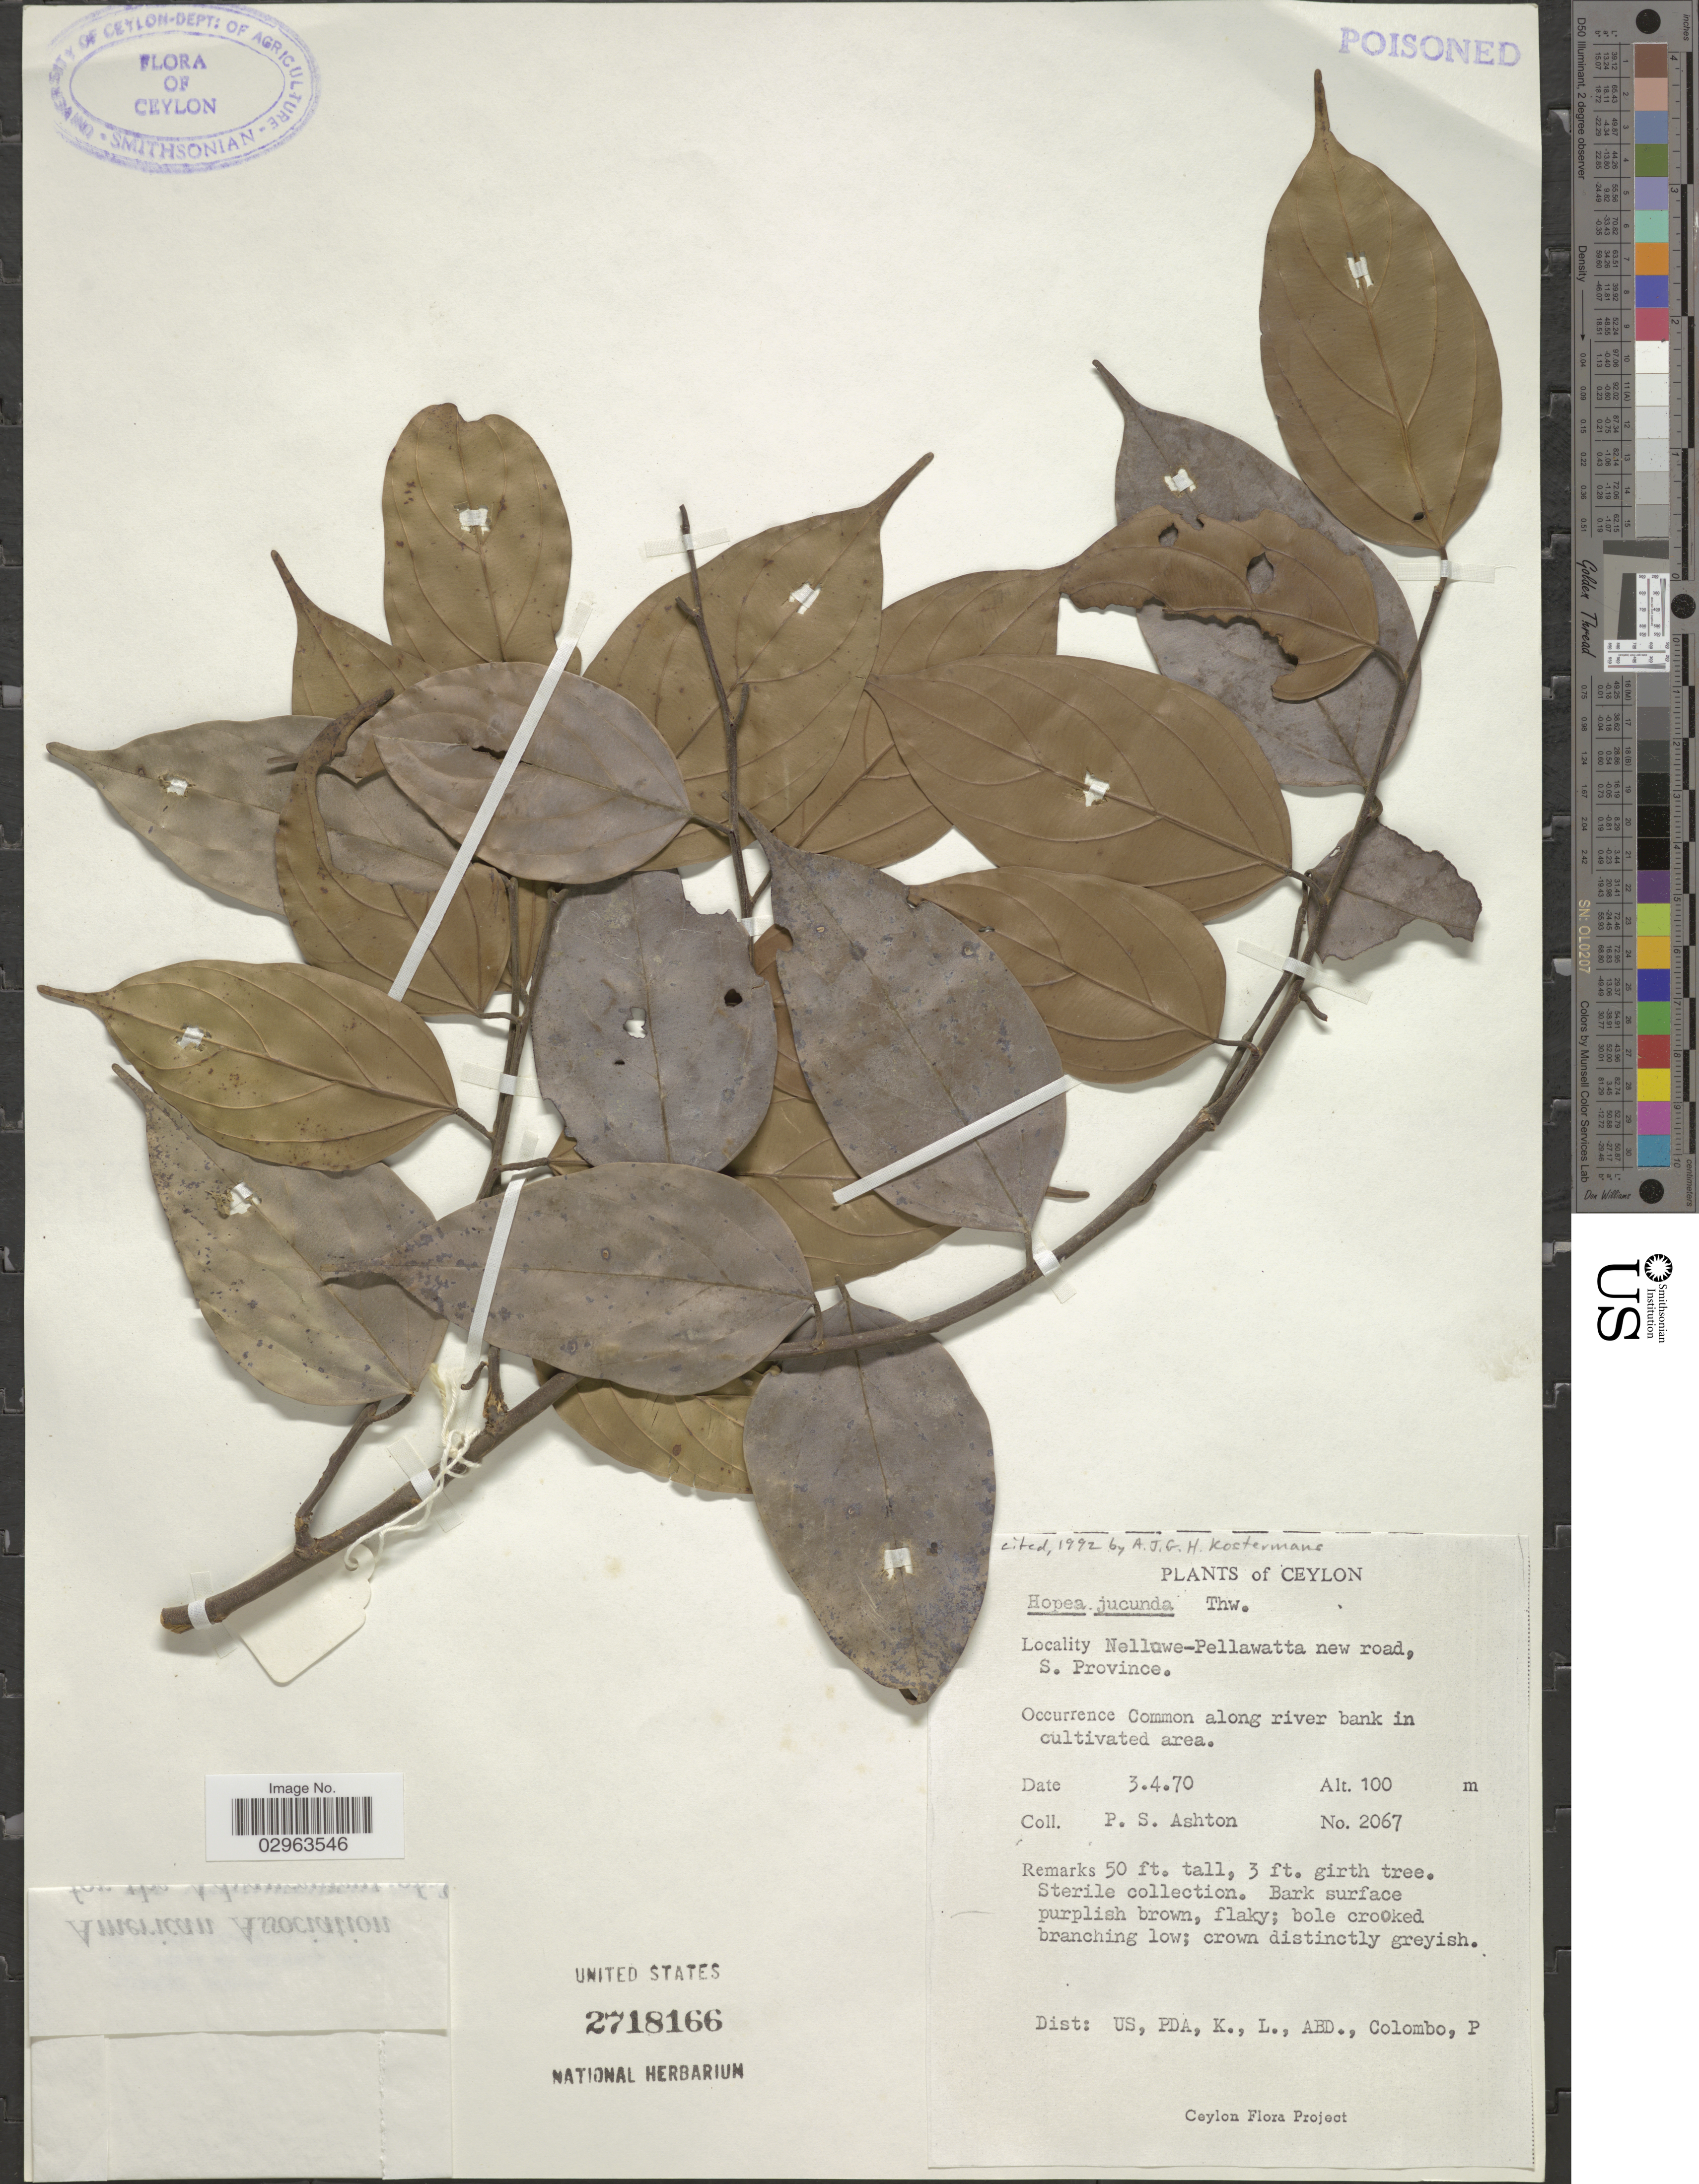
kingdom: Plantae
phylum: Tracheophyta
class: Magnoliopsida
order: Malvales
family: Dipterocarpaceae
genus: Hopea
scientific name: Hopea jucunda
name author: Thwaites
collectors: P. S. Ashton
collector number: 2067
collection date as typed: Transcribed d/m/y: 3/4/70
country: Sri Lanka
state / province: Southern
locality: Ceylon. Nelluwe-Pellawatta new road, S. Province.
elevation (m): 100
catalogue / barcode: US 2718166